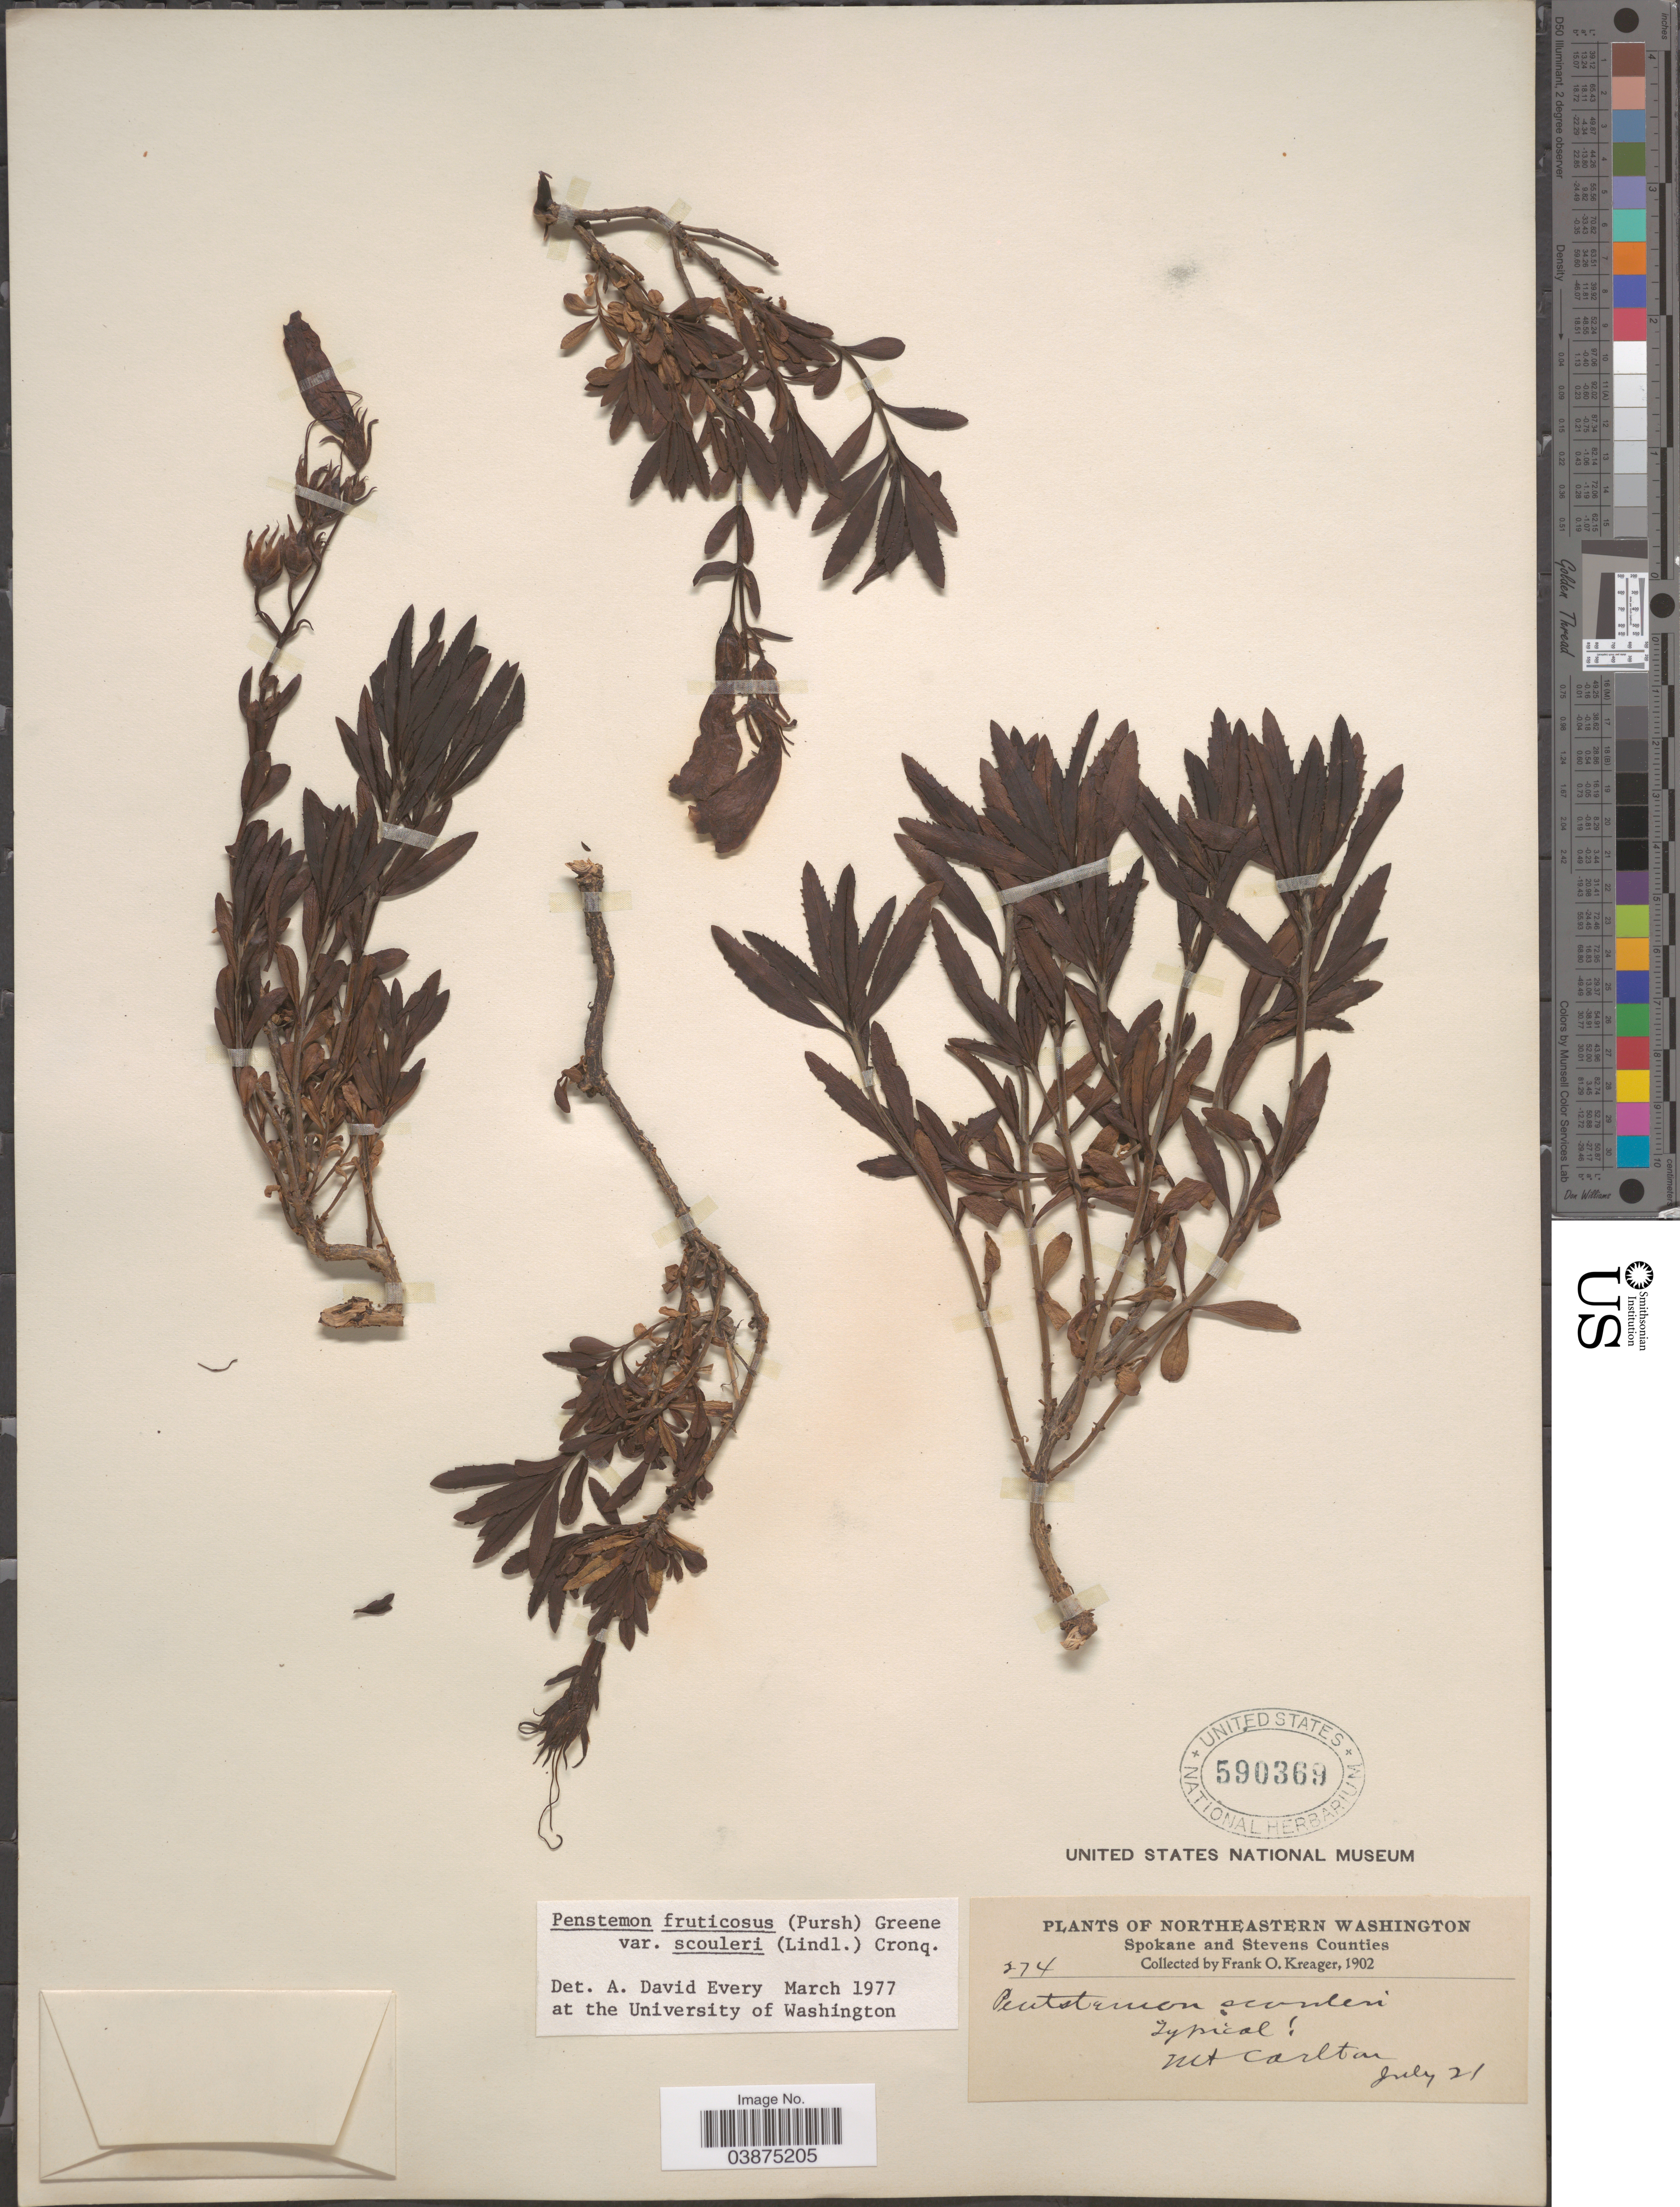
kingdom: Plantae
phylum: Tracheophyta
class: Magnoliopsida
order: Lamiales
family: Plantaginaceae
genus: Penstemon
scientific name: Penstemon fruticosus var. scouleri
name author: (Lindl.) Cronquist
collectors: F. Kreager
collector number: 274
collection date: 1902-07-21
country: United States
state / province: Washington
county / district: Spokane / Stevens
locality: Northeastern Washington. Spokane and Stevens Counties. Mt. Carlton.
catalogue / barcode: US 590369